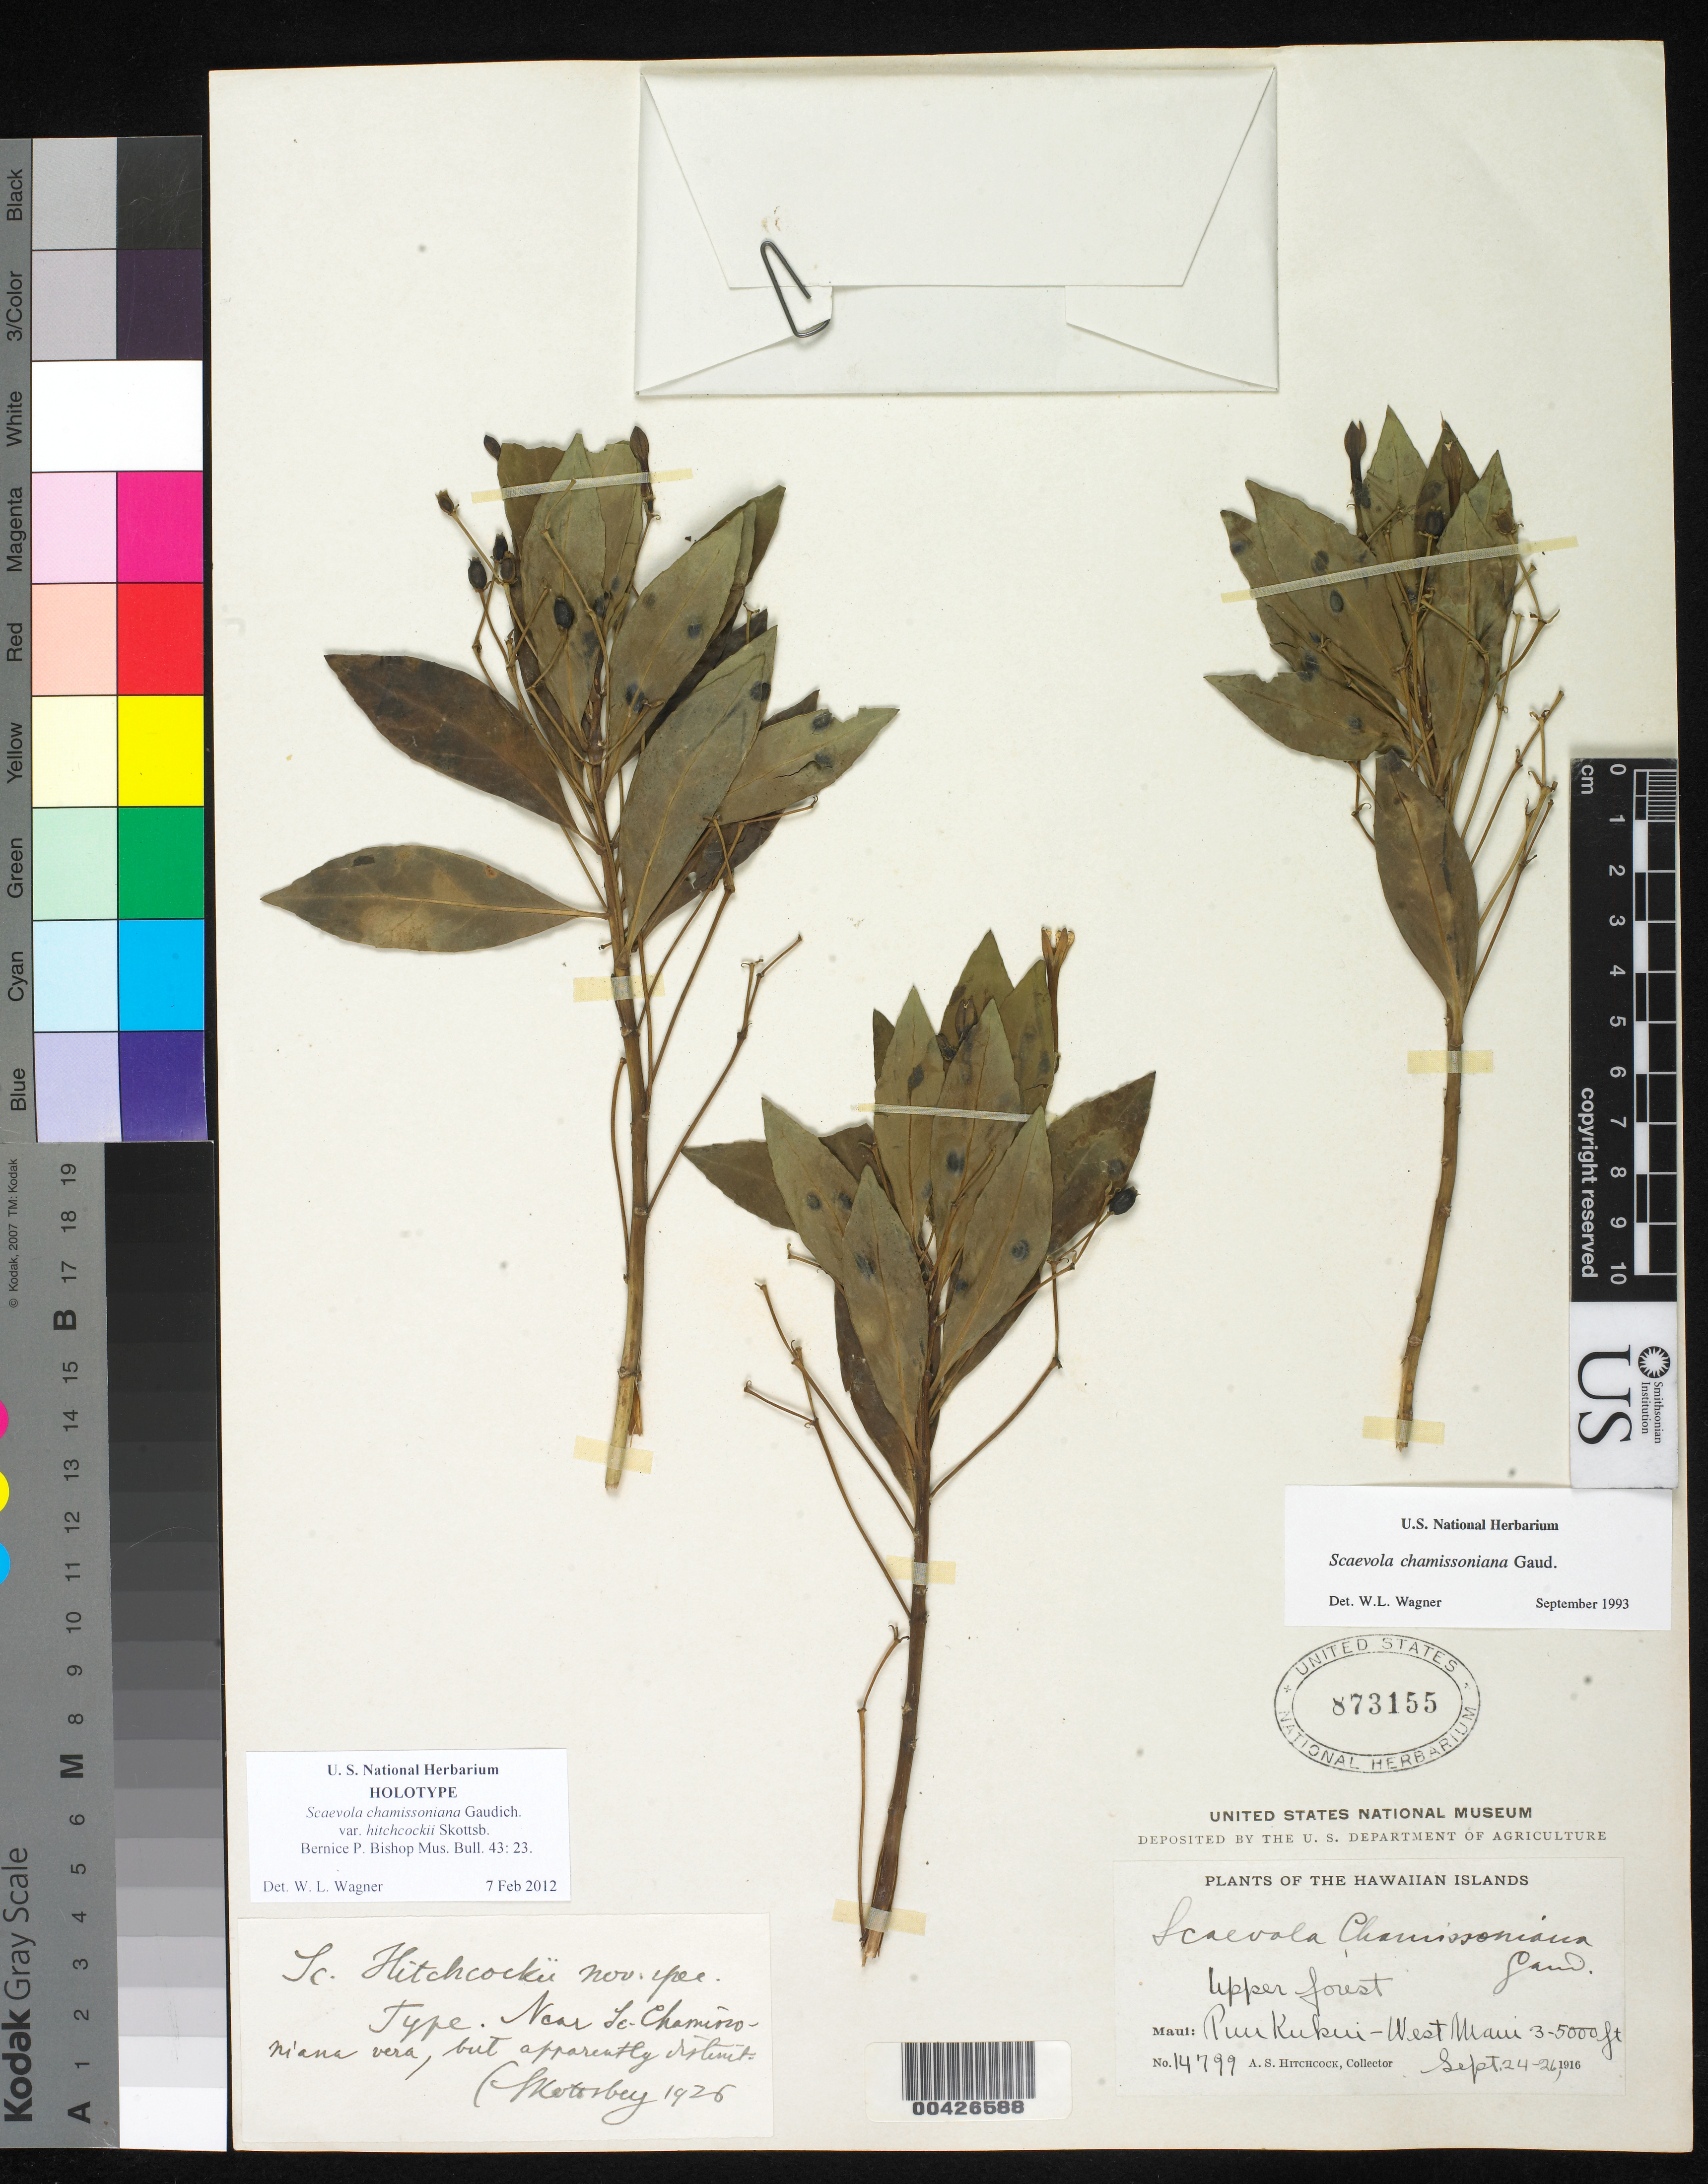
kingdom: Plantae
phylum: Tracheophyta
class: Magnoliopsida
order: Asterales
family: Goodeniaceae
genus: Scaevola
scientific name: Scaevola chamissoniana var. hitchcockii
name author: Skottsb.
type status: Holotype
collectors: A. S. Hitchcock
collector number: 14799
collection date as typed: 24 Sep 1916 to 26 Sep 1916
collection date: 1916-09-24/1916-09-26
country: United States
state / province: Hawaii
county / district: Maui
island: Maui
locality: Maui: Puu Kukui - West Maui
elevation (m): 914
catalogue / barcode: US 873155